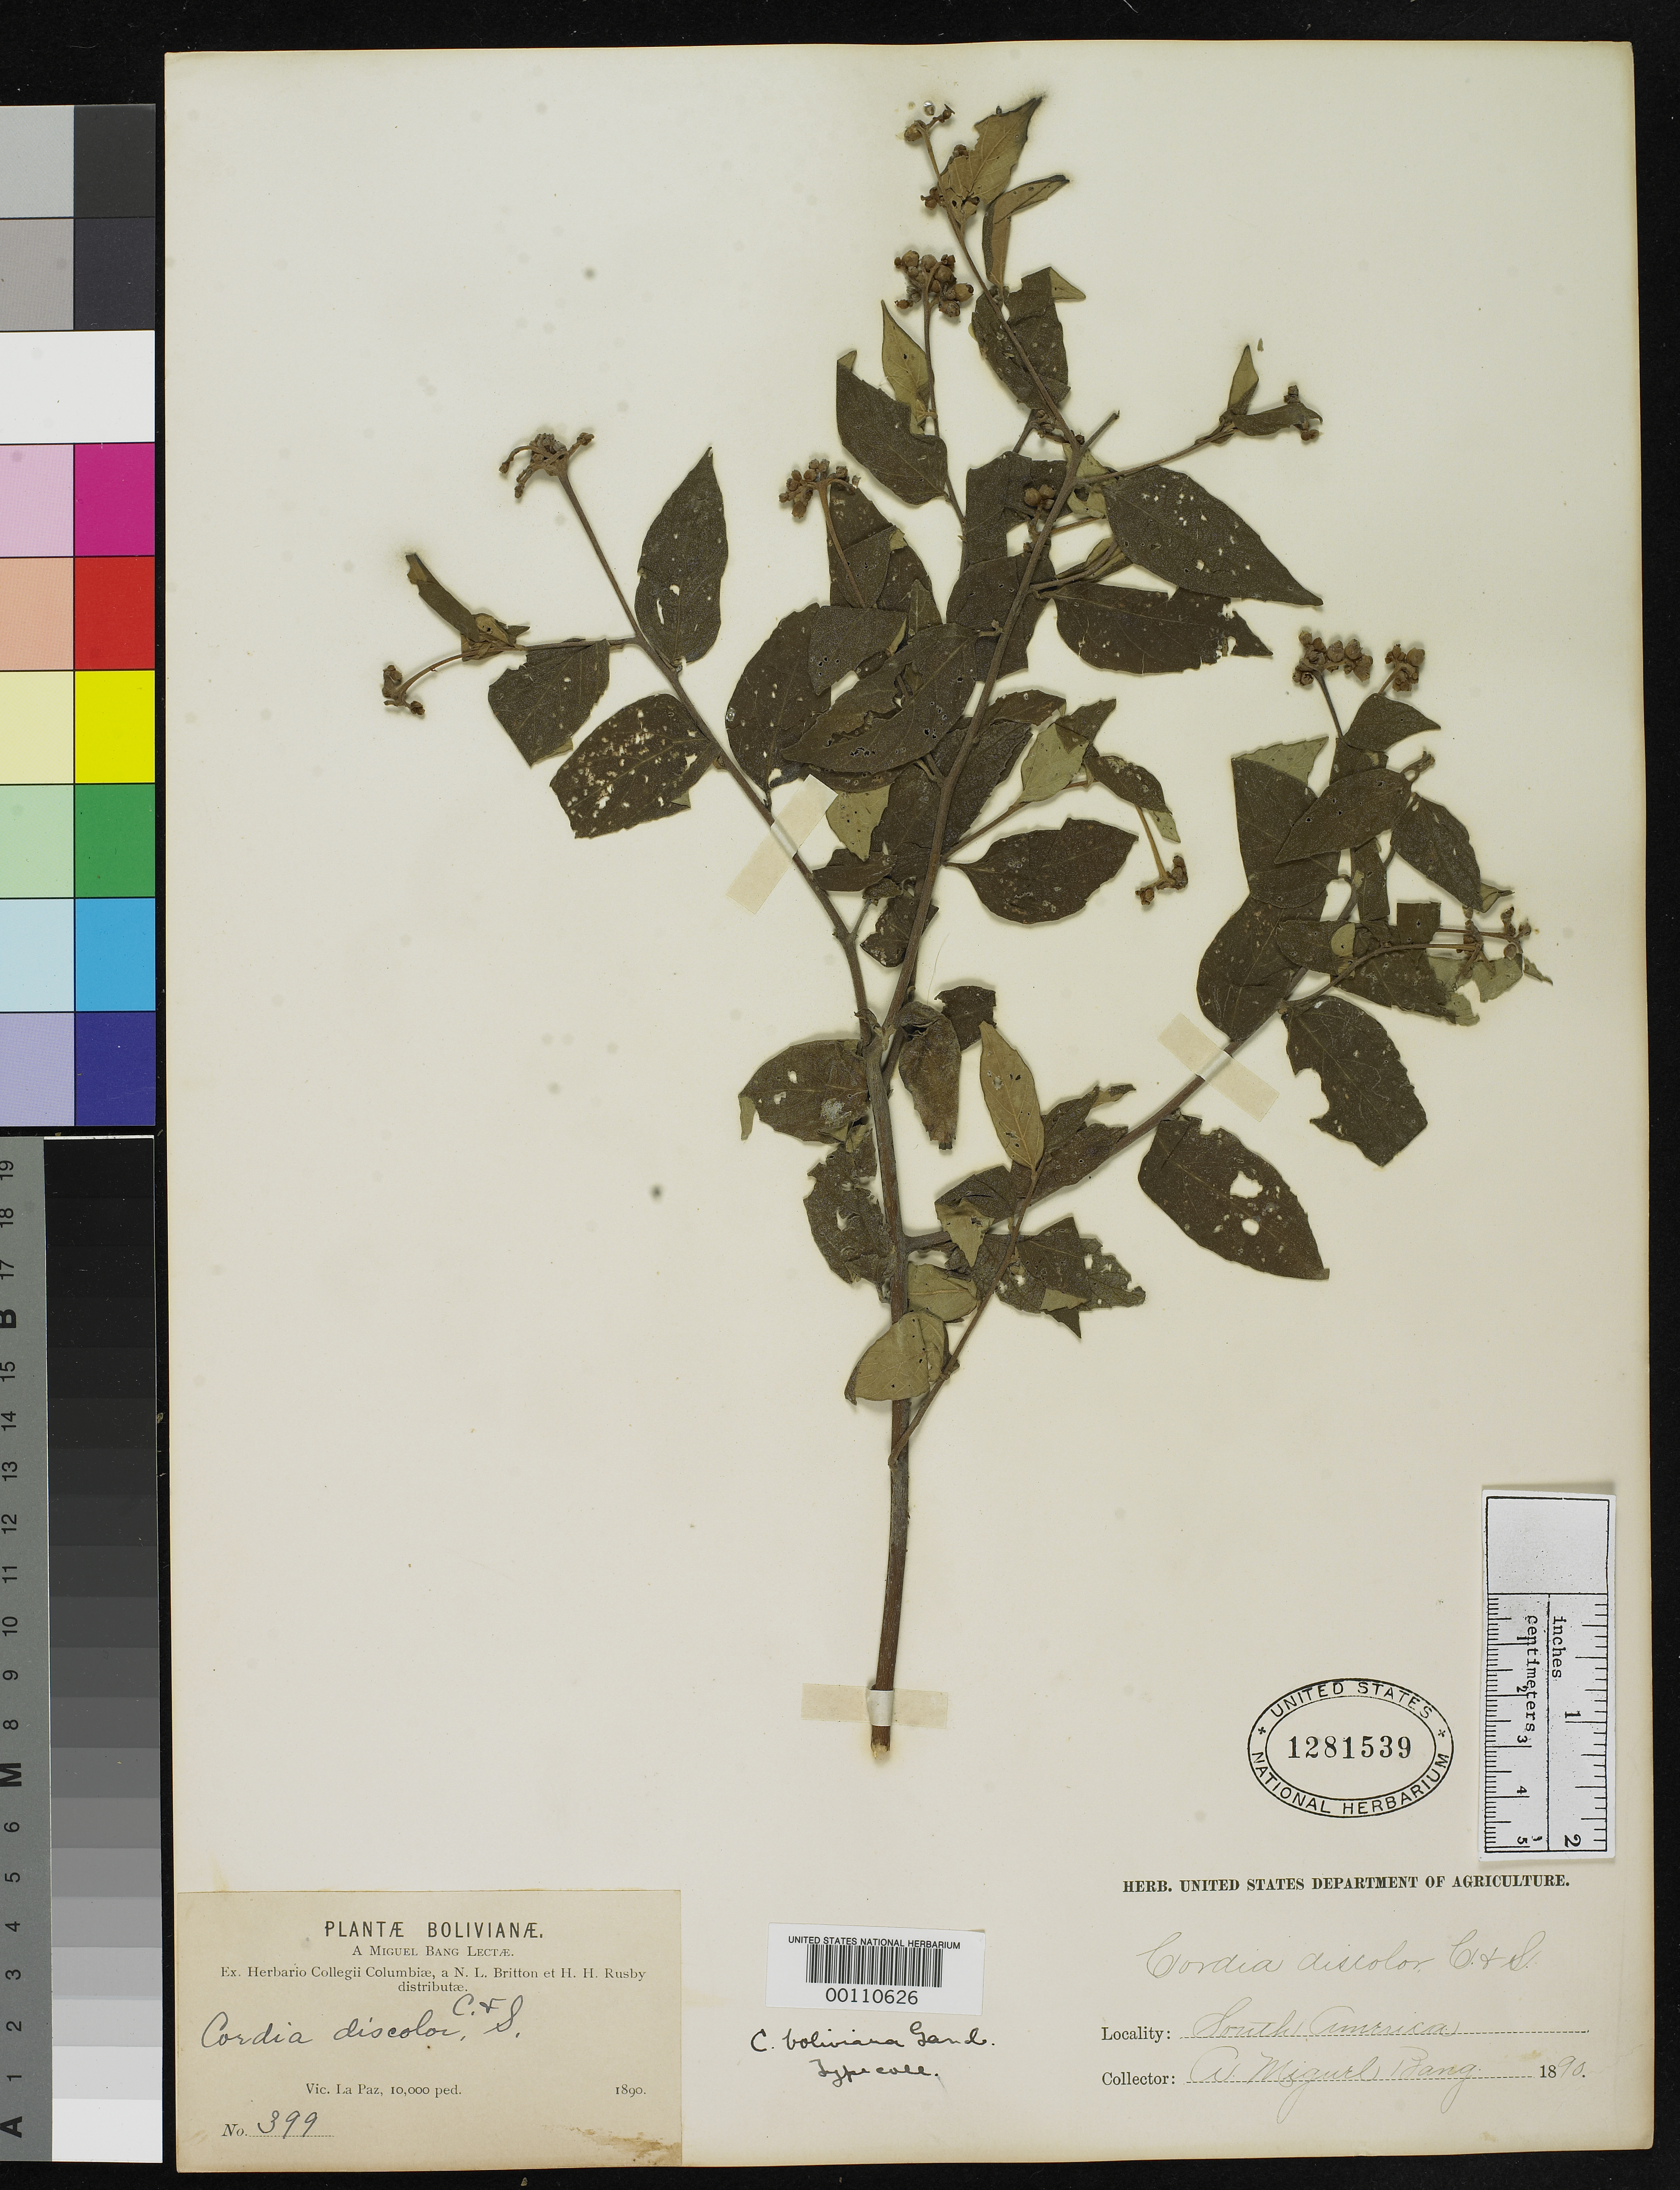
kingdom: Plantae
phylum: Tracheophyta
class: Magnoliopsida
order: Boraginales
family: Cordiaceae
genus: Cordia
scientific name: Cordia boliviana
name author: Gand.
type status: Isotype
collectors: M. Bang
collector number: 399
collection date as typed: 1890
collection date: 1890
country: Bolivia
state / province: La Paz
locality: Vic. La Paz.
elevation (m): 3048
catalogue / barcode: US 1281539